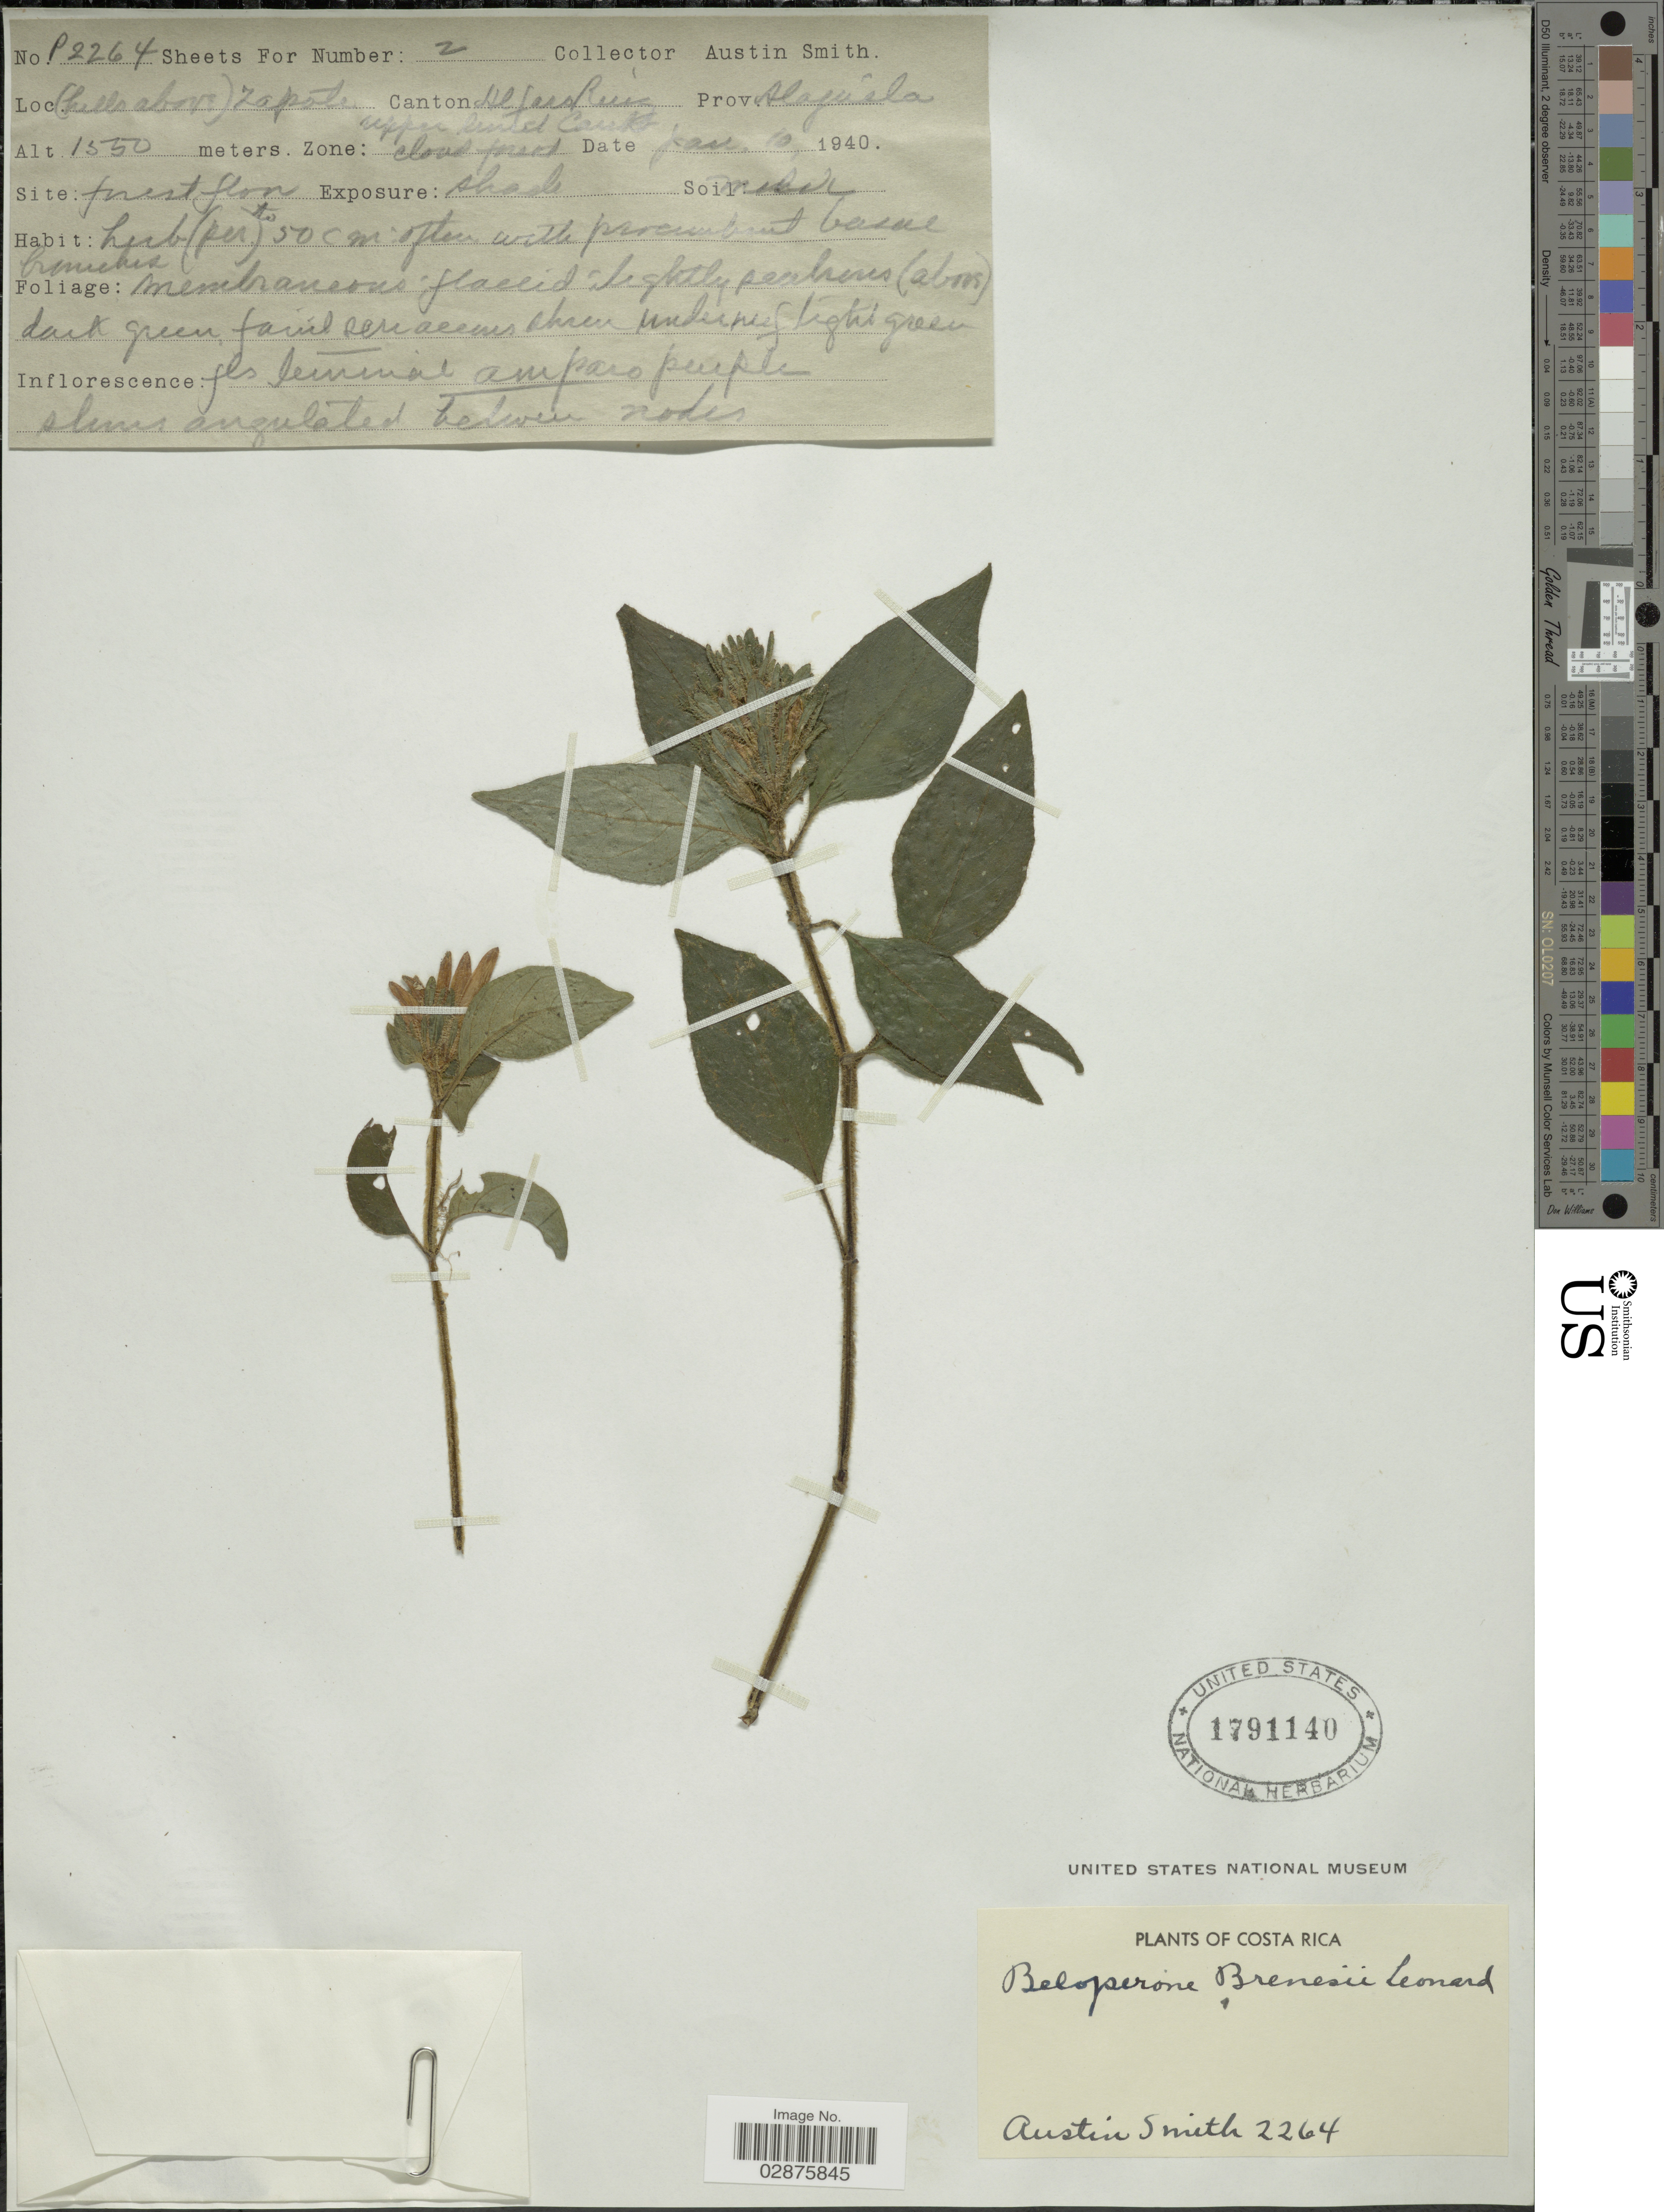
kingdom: Plantae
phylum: Tracheophyta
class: Magnoliopsida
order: Lamiales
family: Acanthaceae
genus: Justicia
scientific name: Justicia brenesii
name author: (Leonard) D.N. Gibson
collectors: Aust P. Smith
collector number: P2264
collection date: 1940-01-10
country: Costa Rica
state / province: Alajuela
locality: (Hills above) Zapote, Alfaro Ruiz canton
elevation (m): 1550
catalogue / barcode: US 1791140